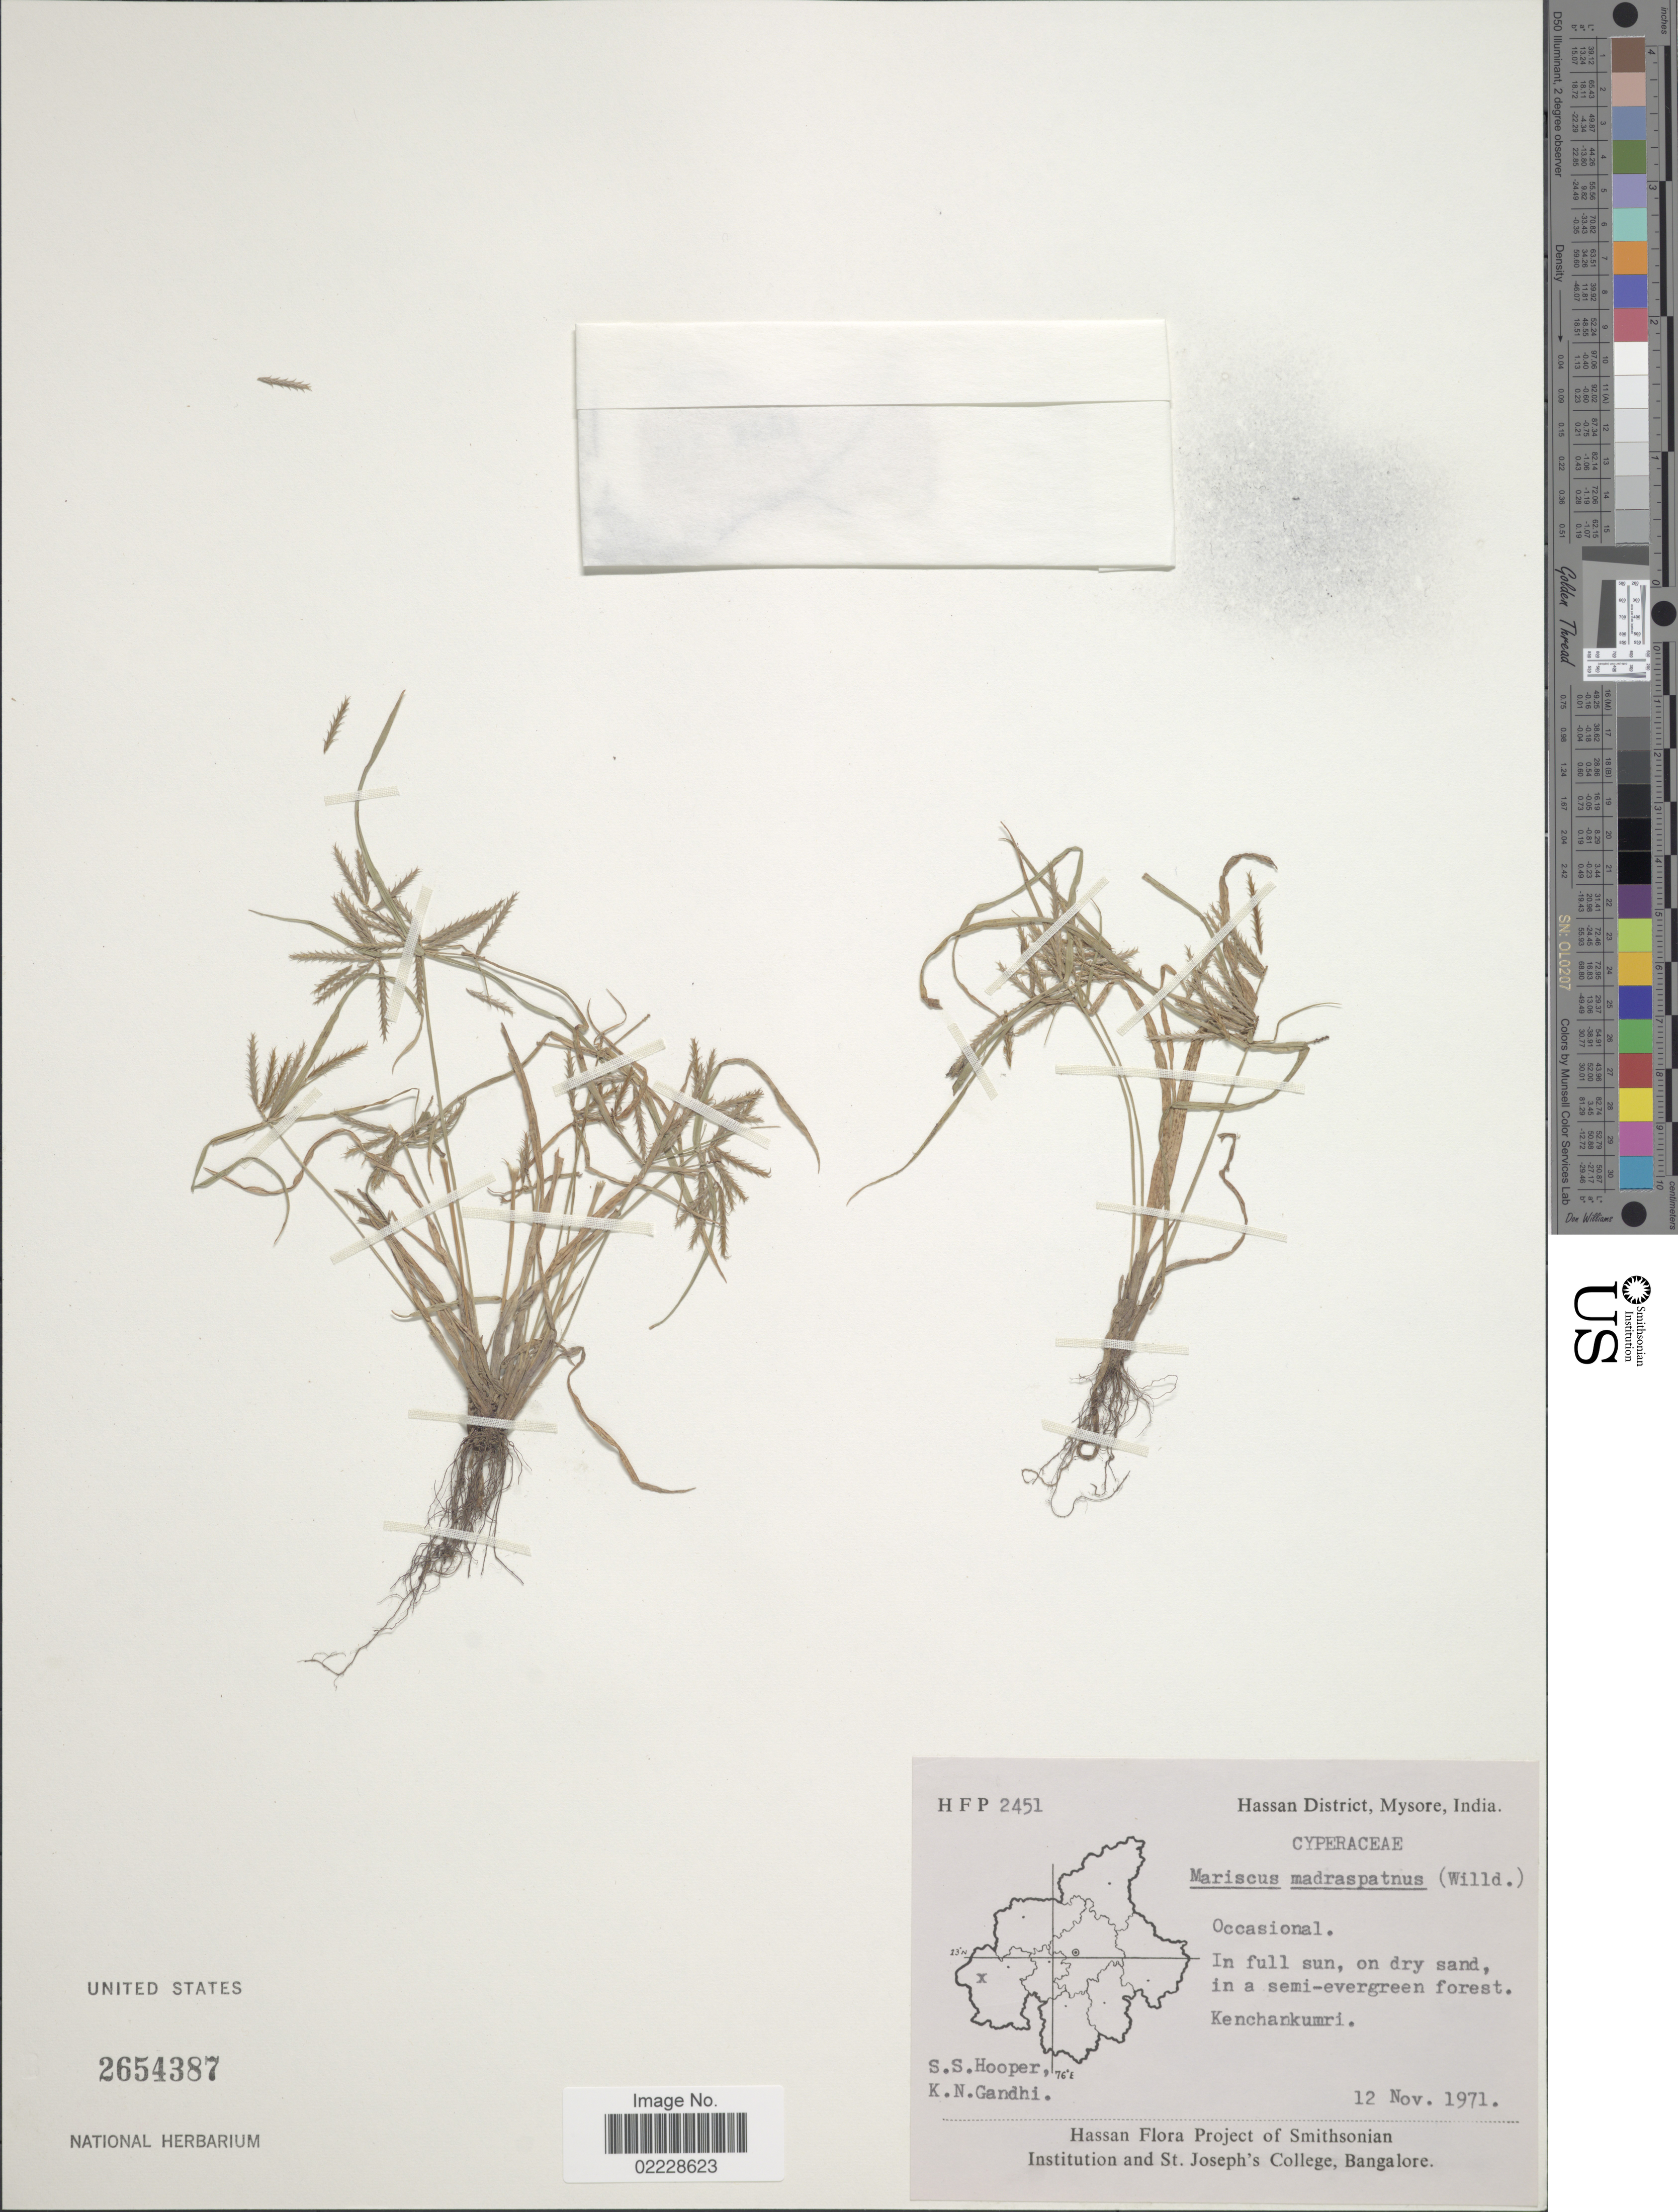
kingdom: Plantae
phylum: Tracheophyta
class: Liliopsida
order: Poales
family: Cyperaceae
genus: Cyperus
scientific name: Cyperus maderaspatanus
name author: Willd.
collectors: S. S. Hooper & K. N. Gandhi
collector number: HFP2451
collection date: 1971-11-12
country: India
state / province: Karnataka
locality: Hassan District, Mysore, India. Kenchankumri.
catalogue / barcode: US 2654387